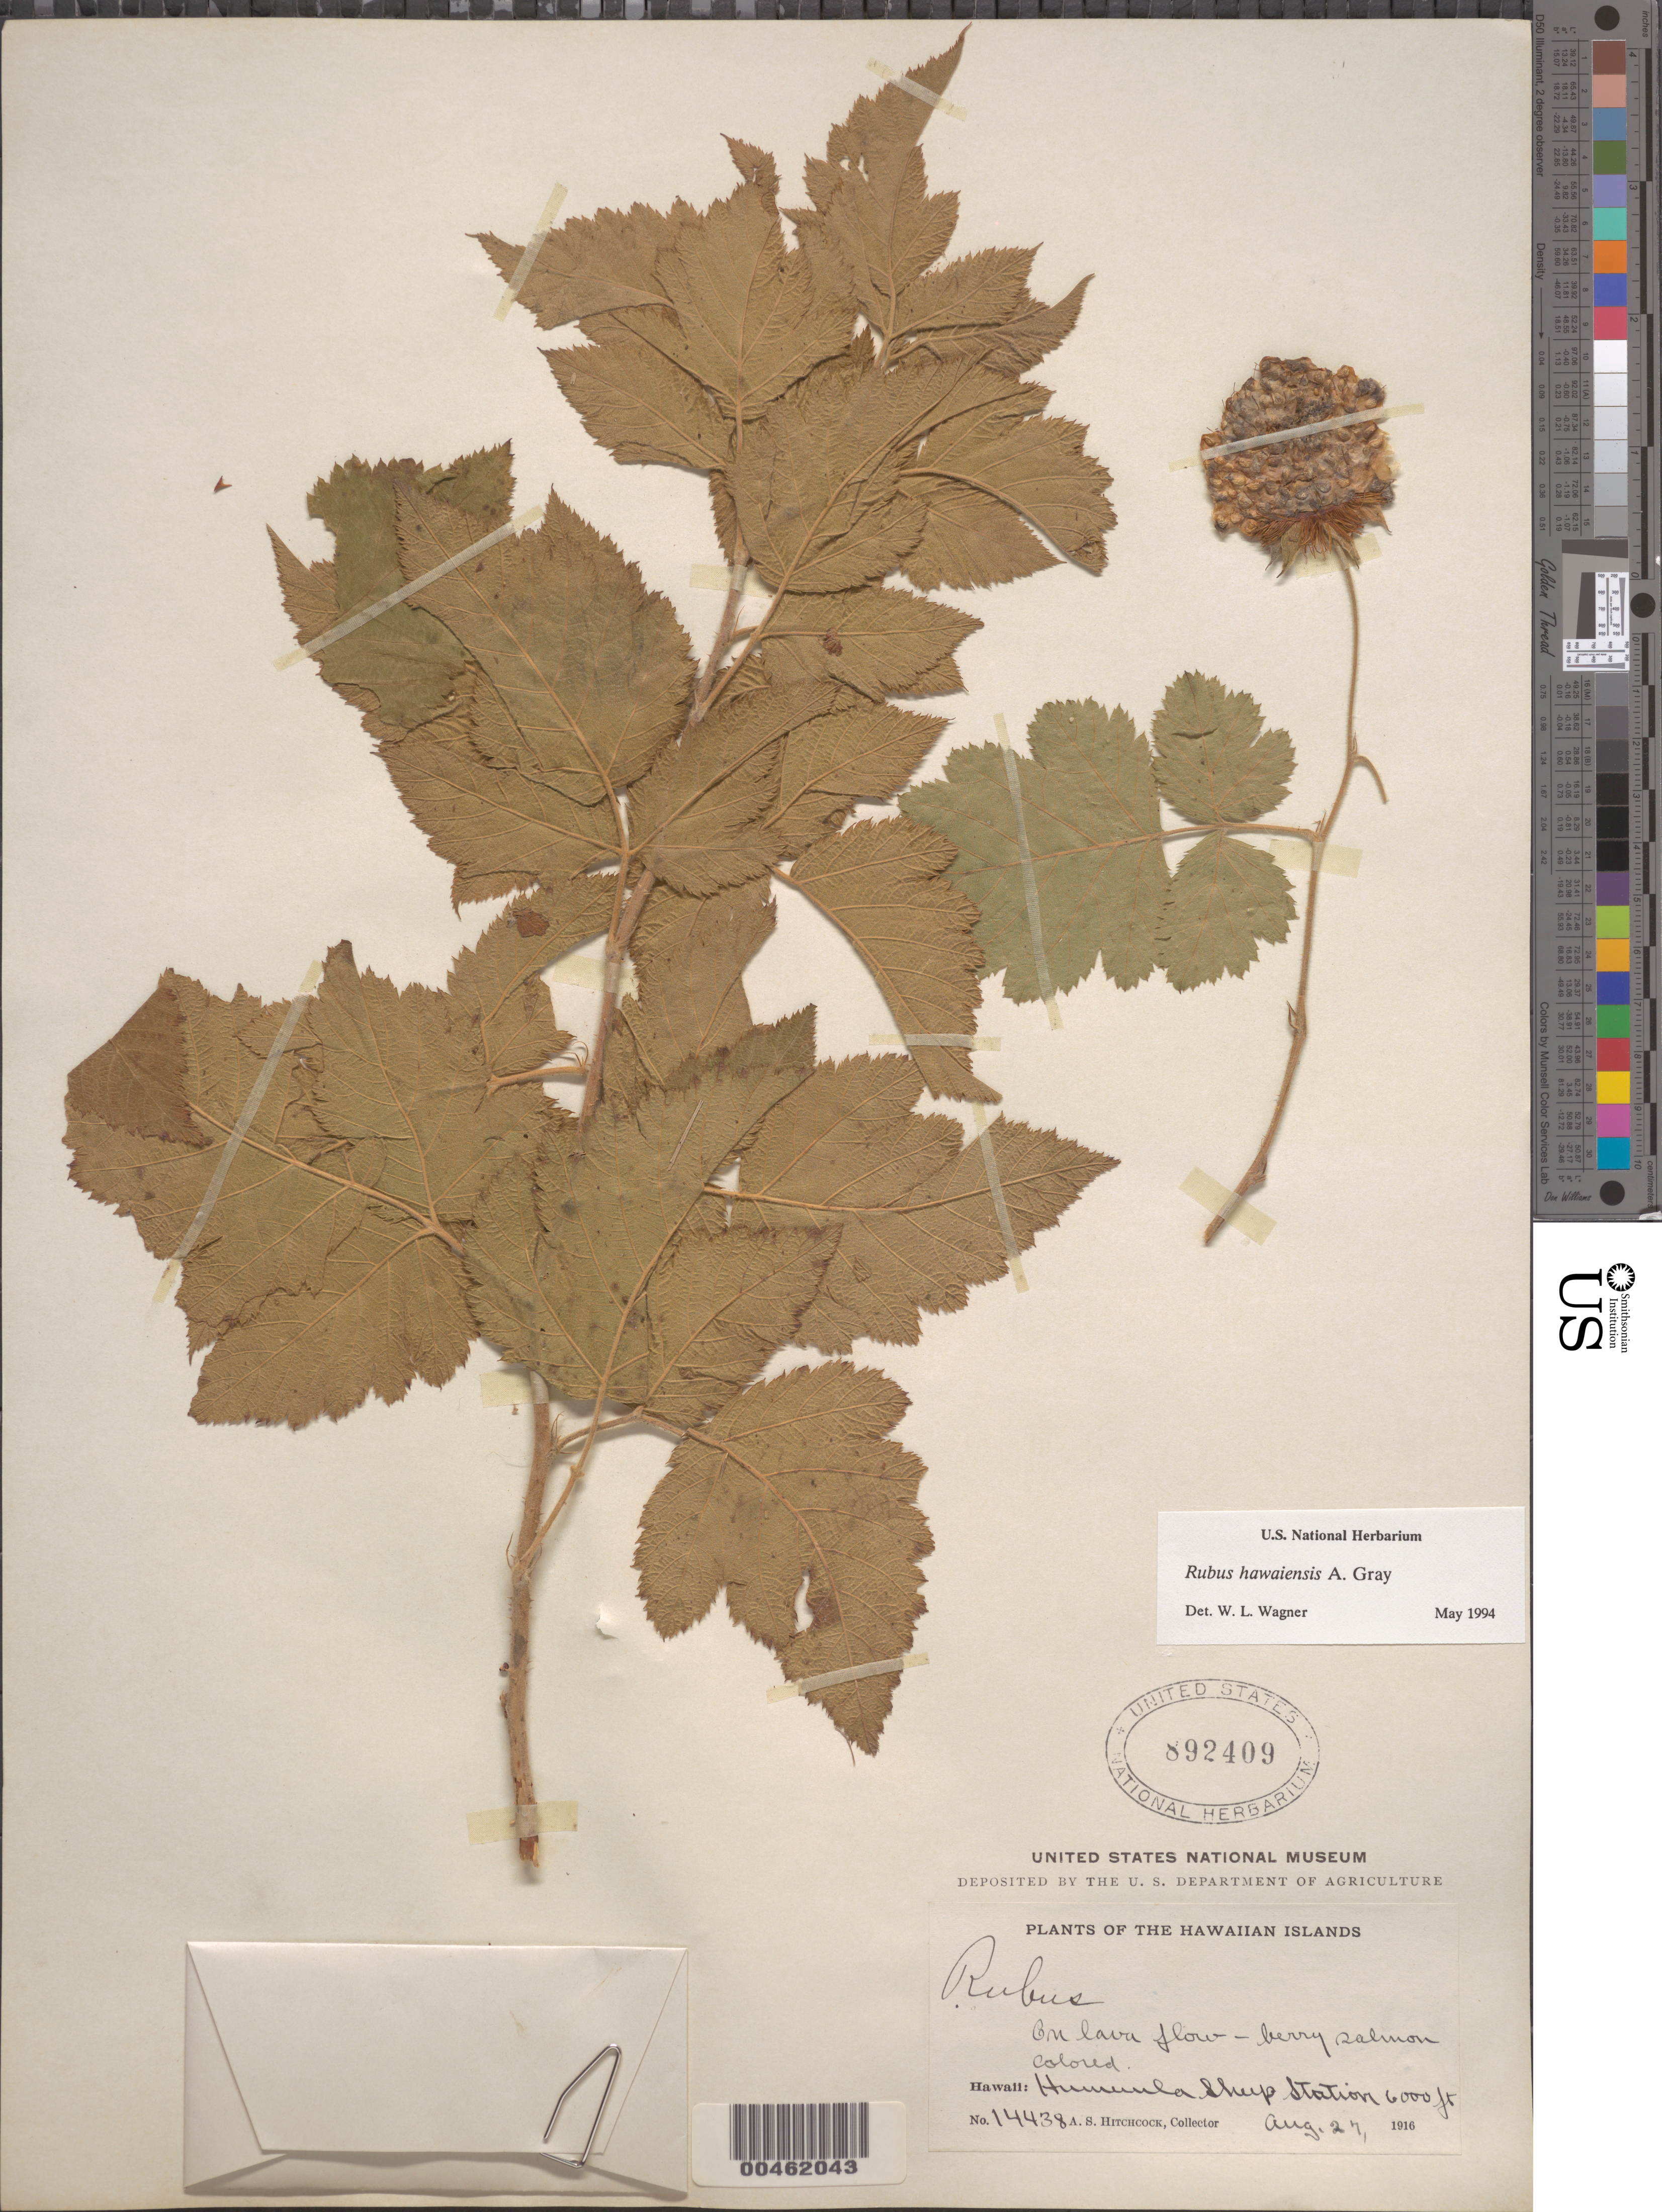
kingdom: Plantae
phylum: Tracheophyta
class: Magnoliopsida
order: Rosales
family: Rosaceae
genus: Rubus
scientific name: Rubus hawaiensis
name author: A. Gray in Wilkes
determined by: Wagner, W. L., (BOT), Smithsonian Institution - National Museum of Natural History (UNITED STATES)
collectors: A. S. Hitchcock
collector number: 14438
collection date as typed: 27 Aug 1916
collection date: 1916-08-27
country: United States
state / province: Hawaii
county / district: Hawaii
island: Hawaii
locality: Humuula Sheep Station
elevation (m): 1829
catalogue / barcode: US 892409